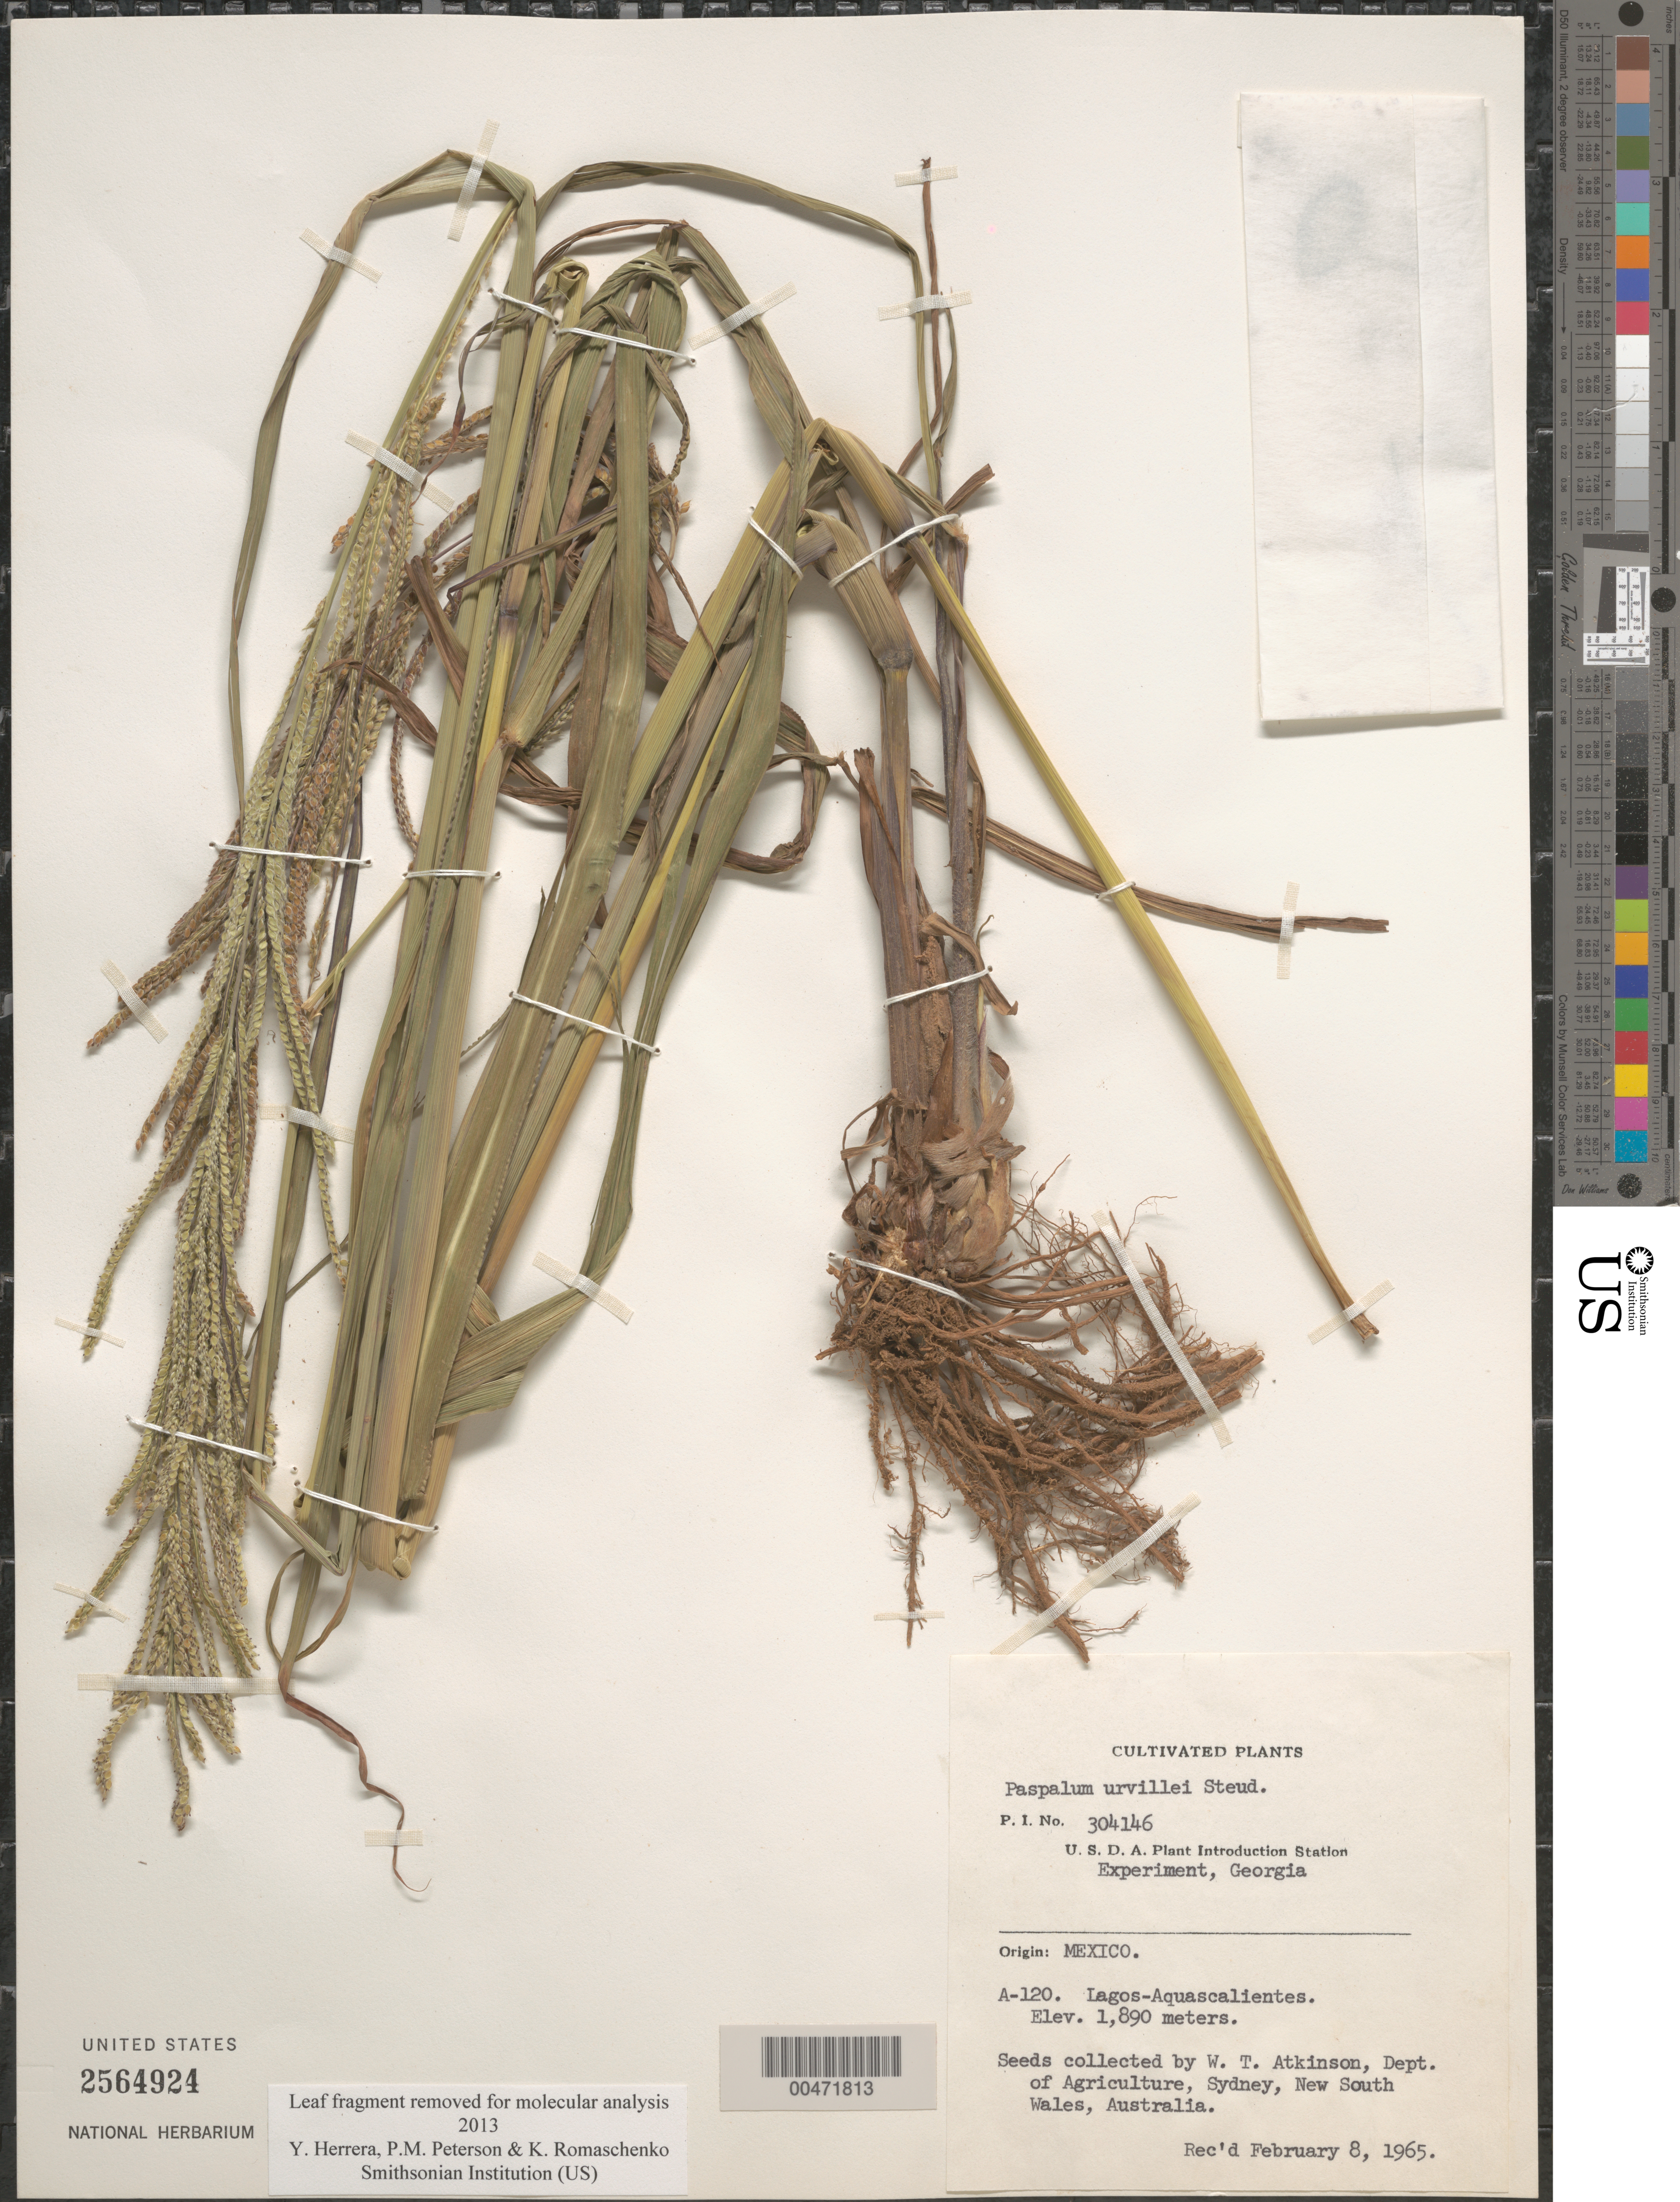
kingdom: Plantae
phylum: Tracheophyta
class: Liliopsida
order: Poales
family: Poaceae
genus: Paspalum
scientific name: Paspalum urvillei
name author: Steud.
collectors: W. Atkinson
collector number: A-120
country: Mexico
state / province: Aguascalientes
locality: Lagos-Aquascalientes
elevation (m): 1890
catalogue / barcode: US 2564924